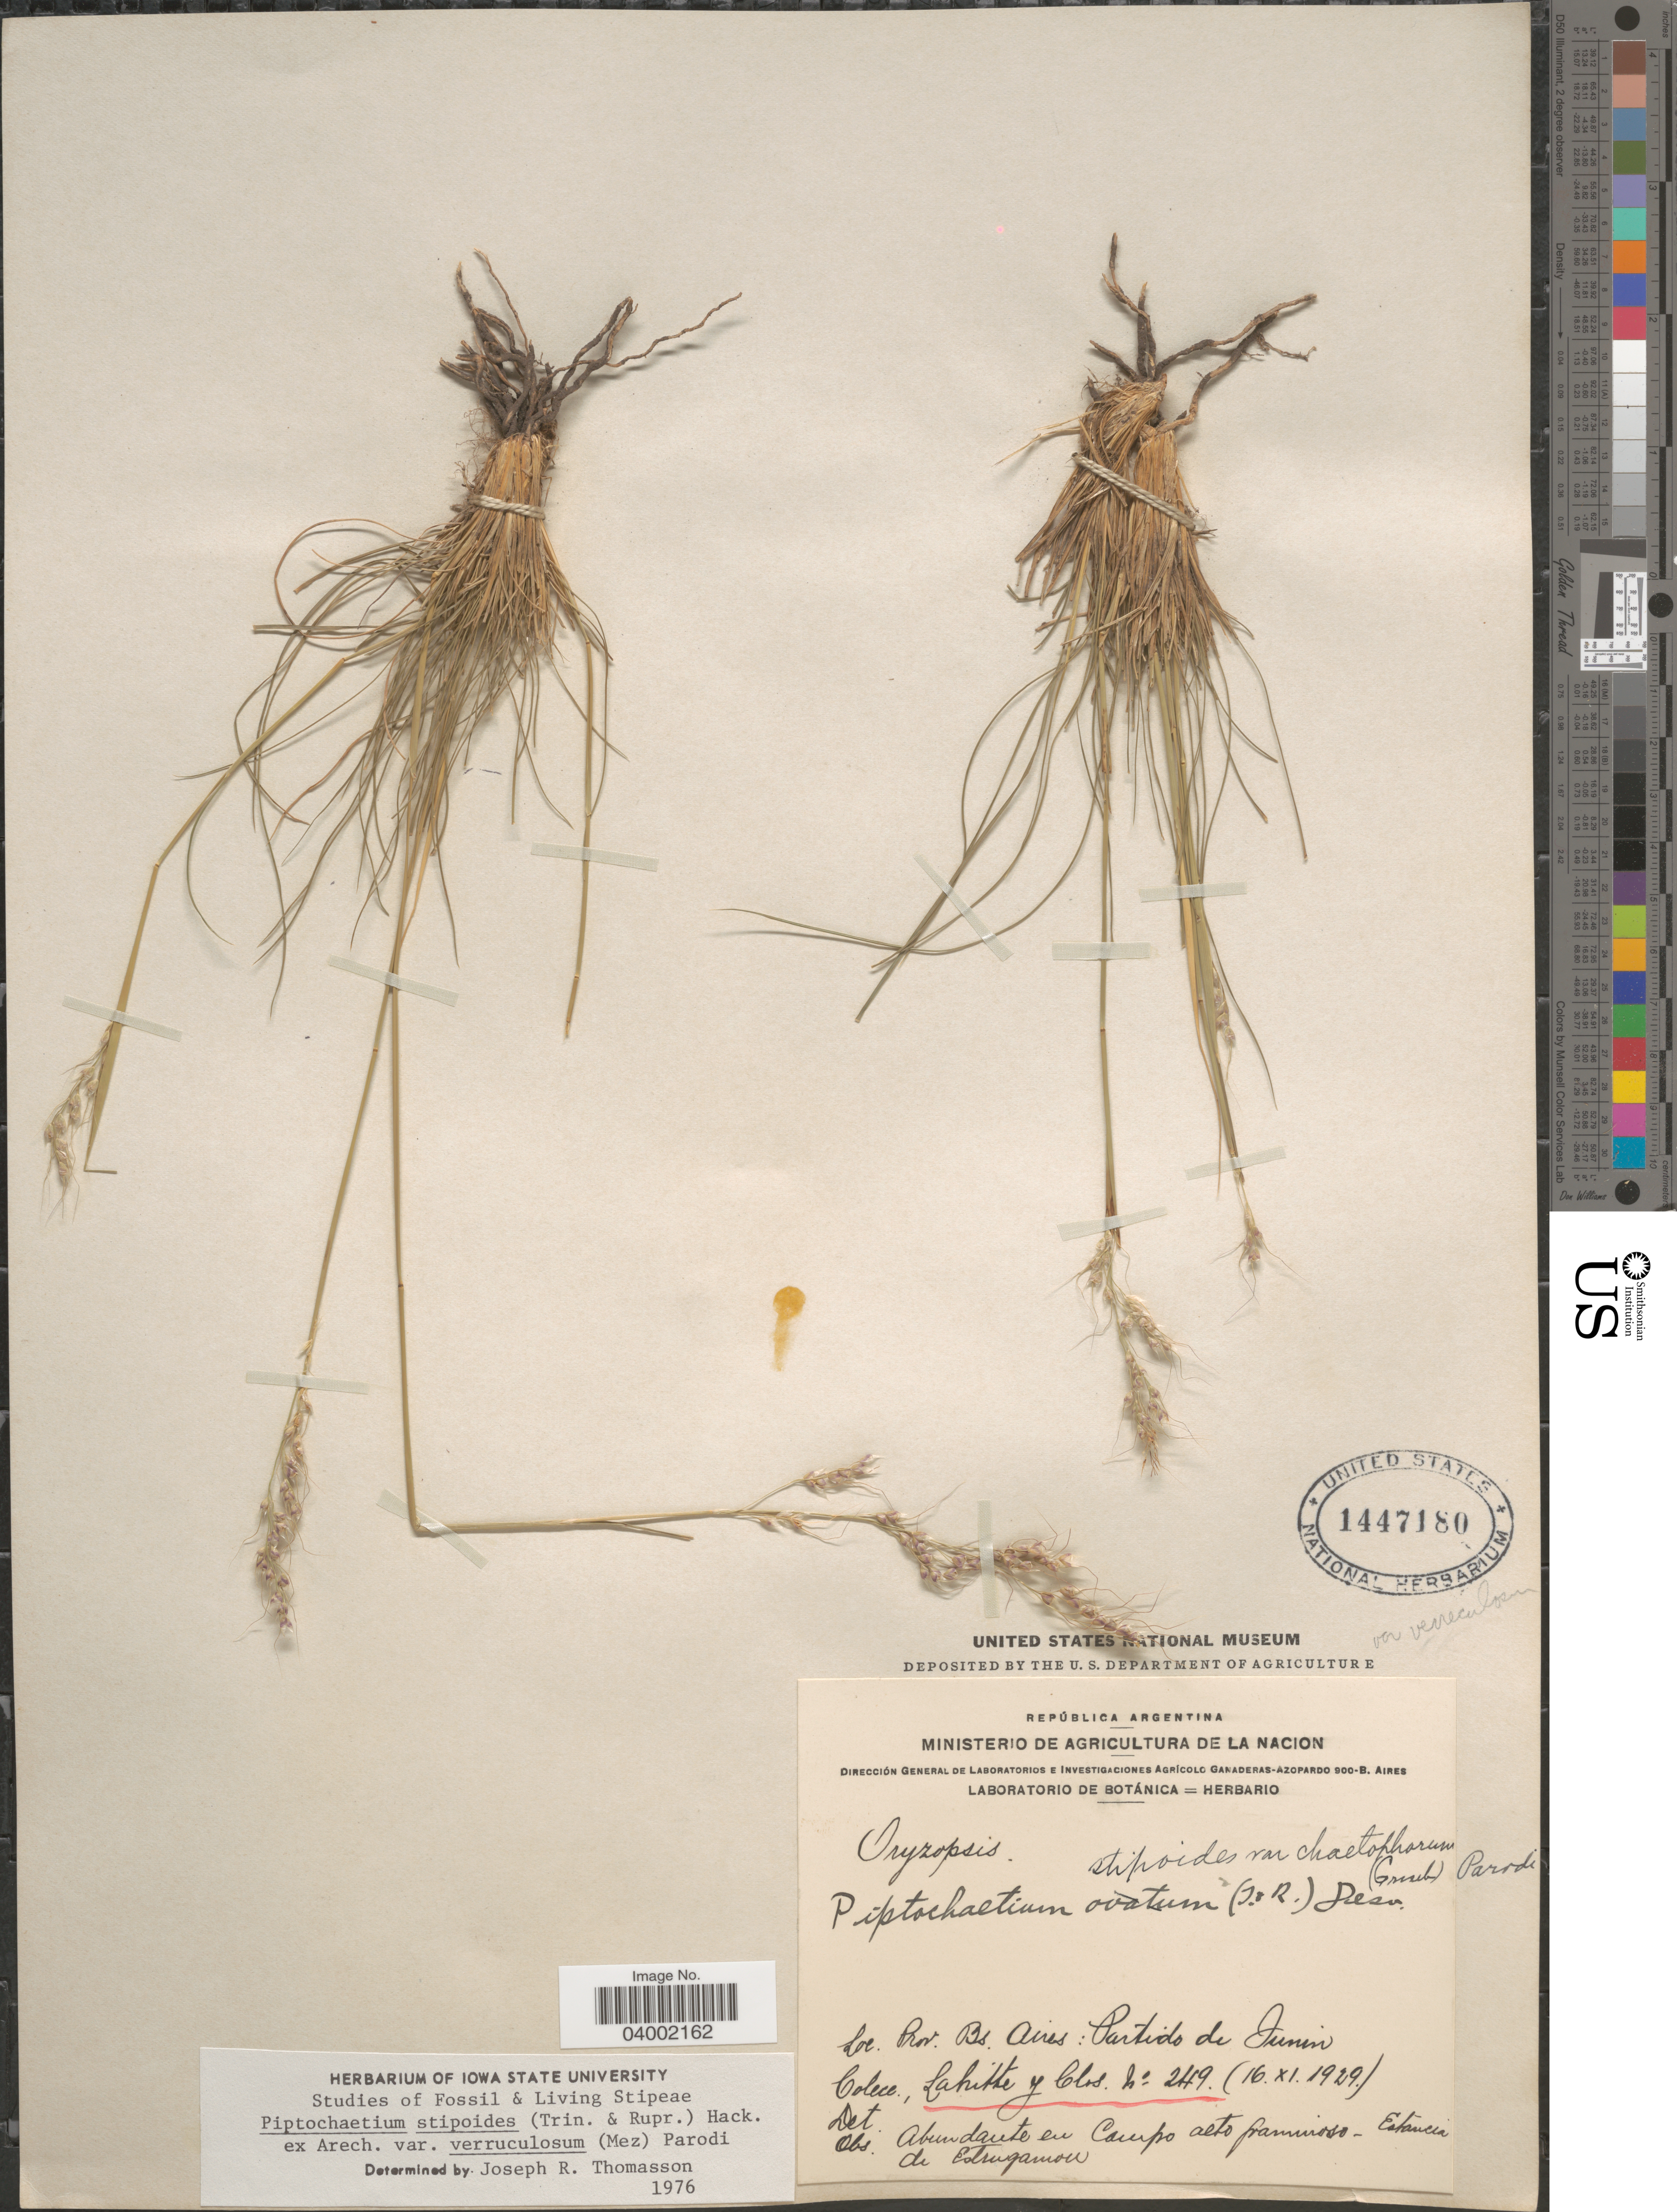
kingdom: Plantae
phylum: Tracheophyta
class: Liliopsida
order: Poales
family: Poaceae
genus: Piptochaetium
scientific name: Piptochaetium stipoides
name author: (Trin. & Rupr.) Hack. & Arechav.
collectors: -. Lahitte & Clos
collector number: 249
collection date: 1929-11-16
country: Argentina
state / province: Buenos Aires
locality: República Argentina. Prov. Bs. Aires: Partido de Junin.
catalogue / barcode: US 1447180